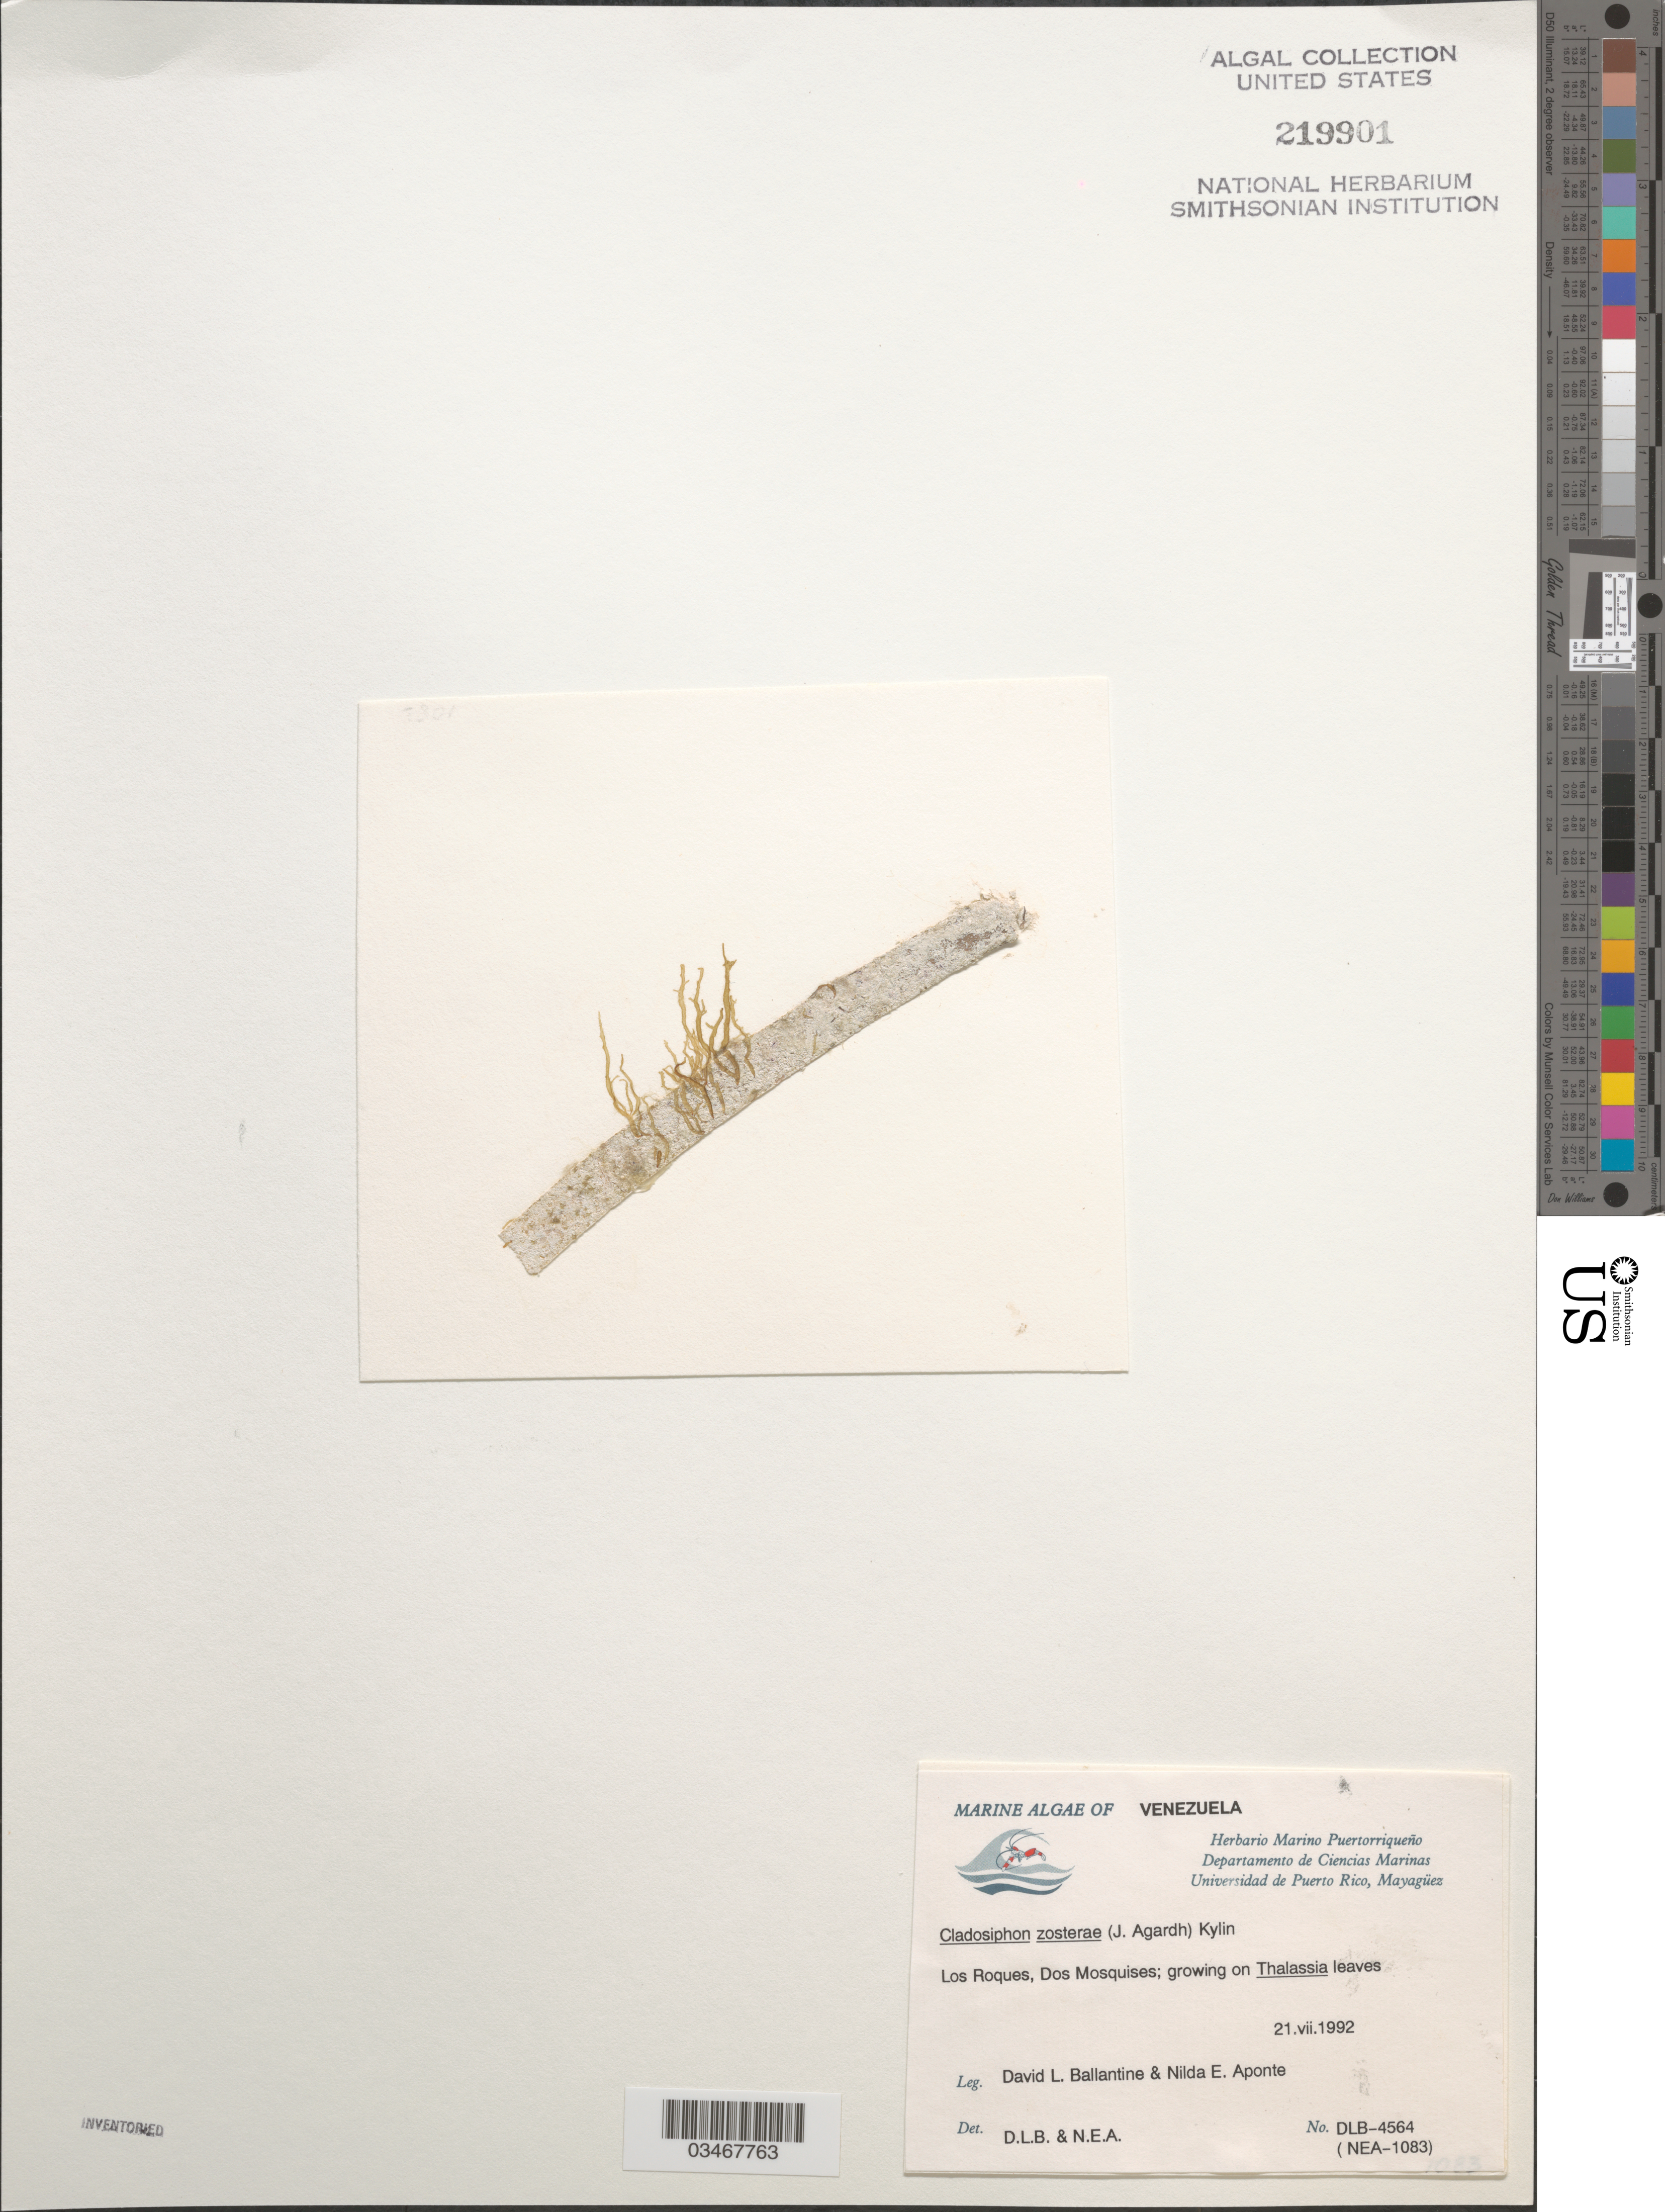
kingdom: Chromista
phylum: Ochrophyta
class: Phaeophyceae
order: Ectocarpales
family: Chordariaceae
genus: Cladosiphon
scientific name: Cladosiphon zosterae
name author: (J. Agardh) Kylin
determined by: Ballantine, D. L.; Aponte, N. E.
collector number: DLB 4564, NEA 1083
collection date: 1992-07-21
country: Venezuela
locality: Dos Mosquises.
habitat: Growing on Thalassia leaves.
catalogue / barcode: US 219901